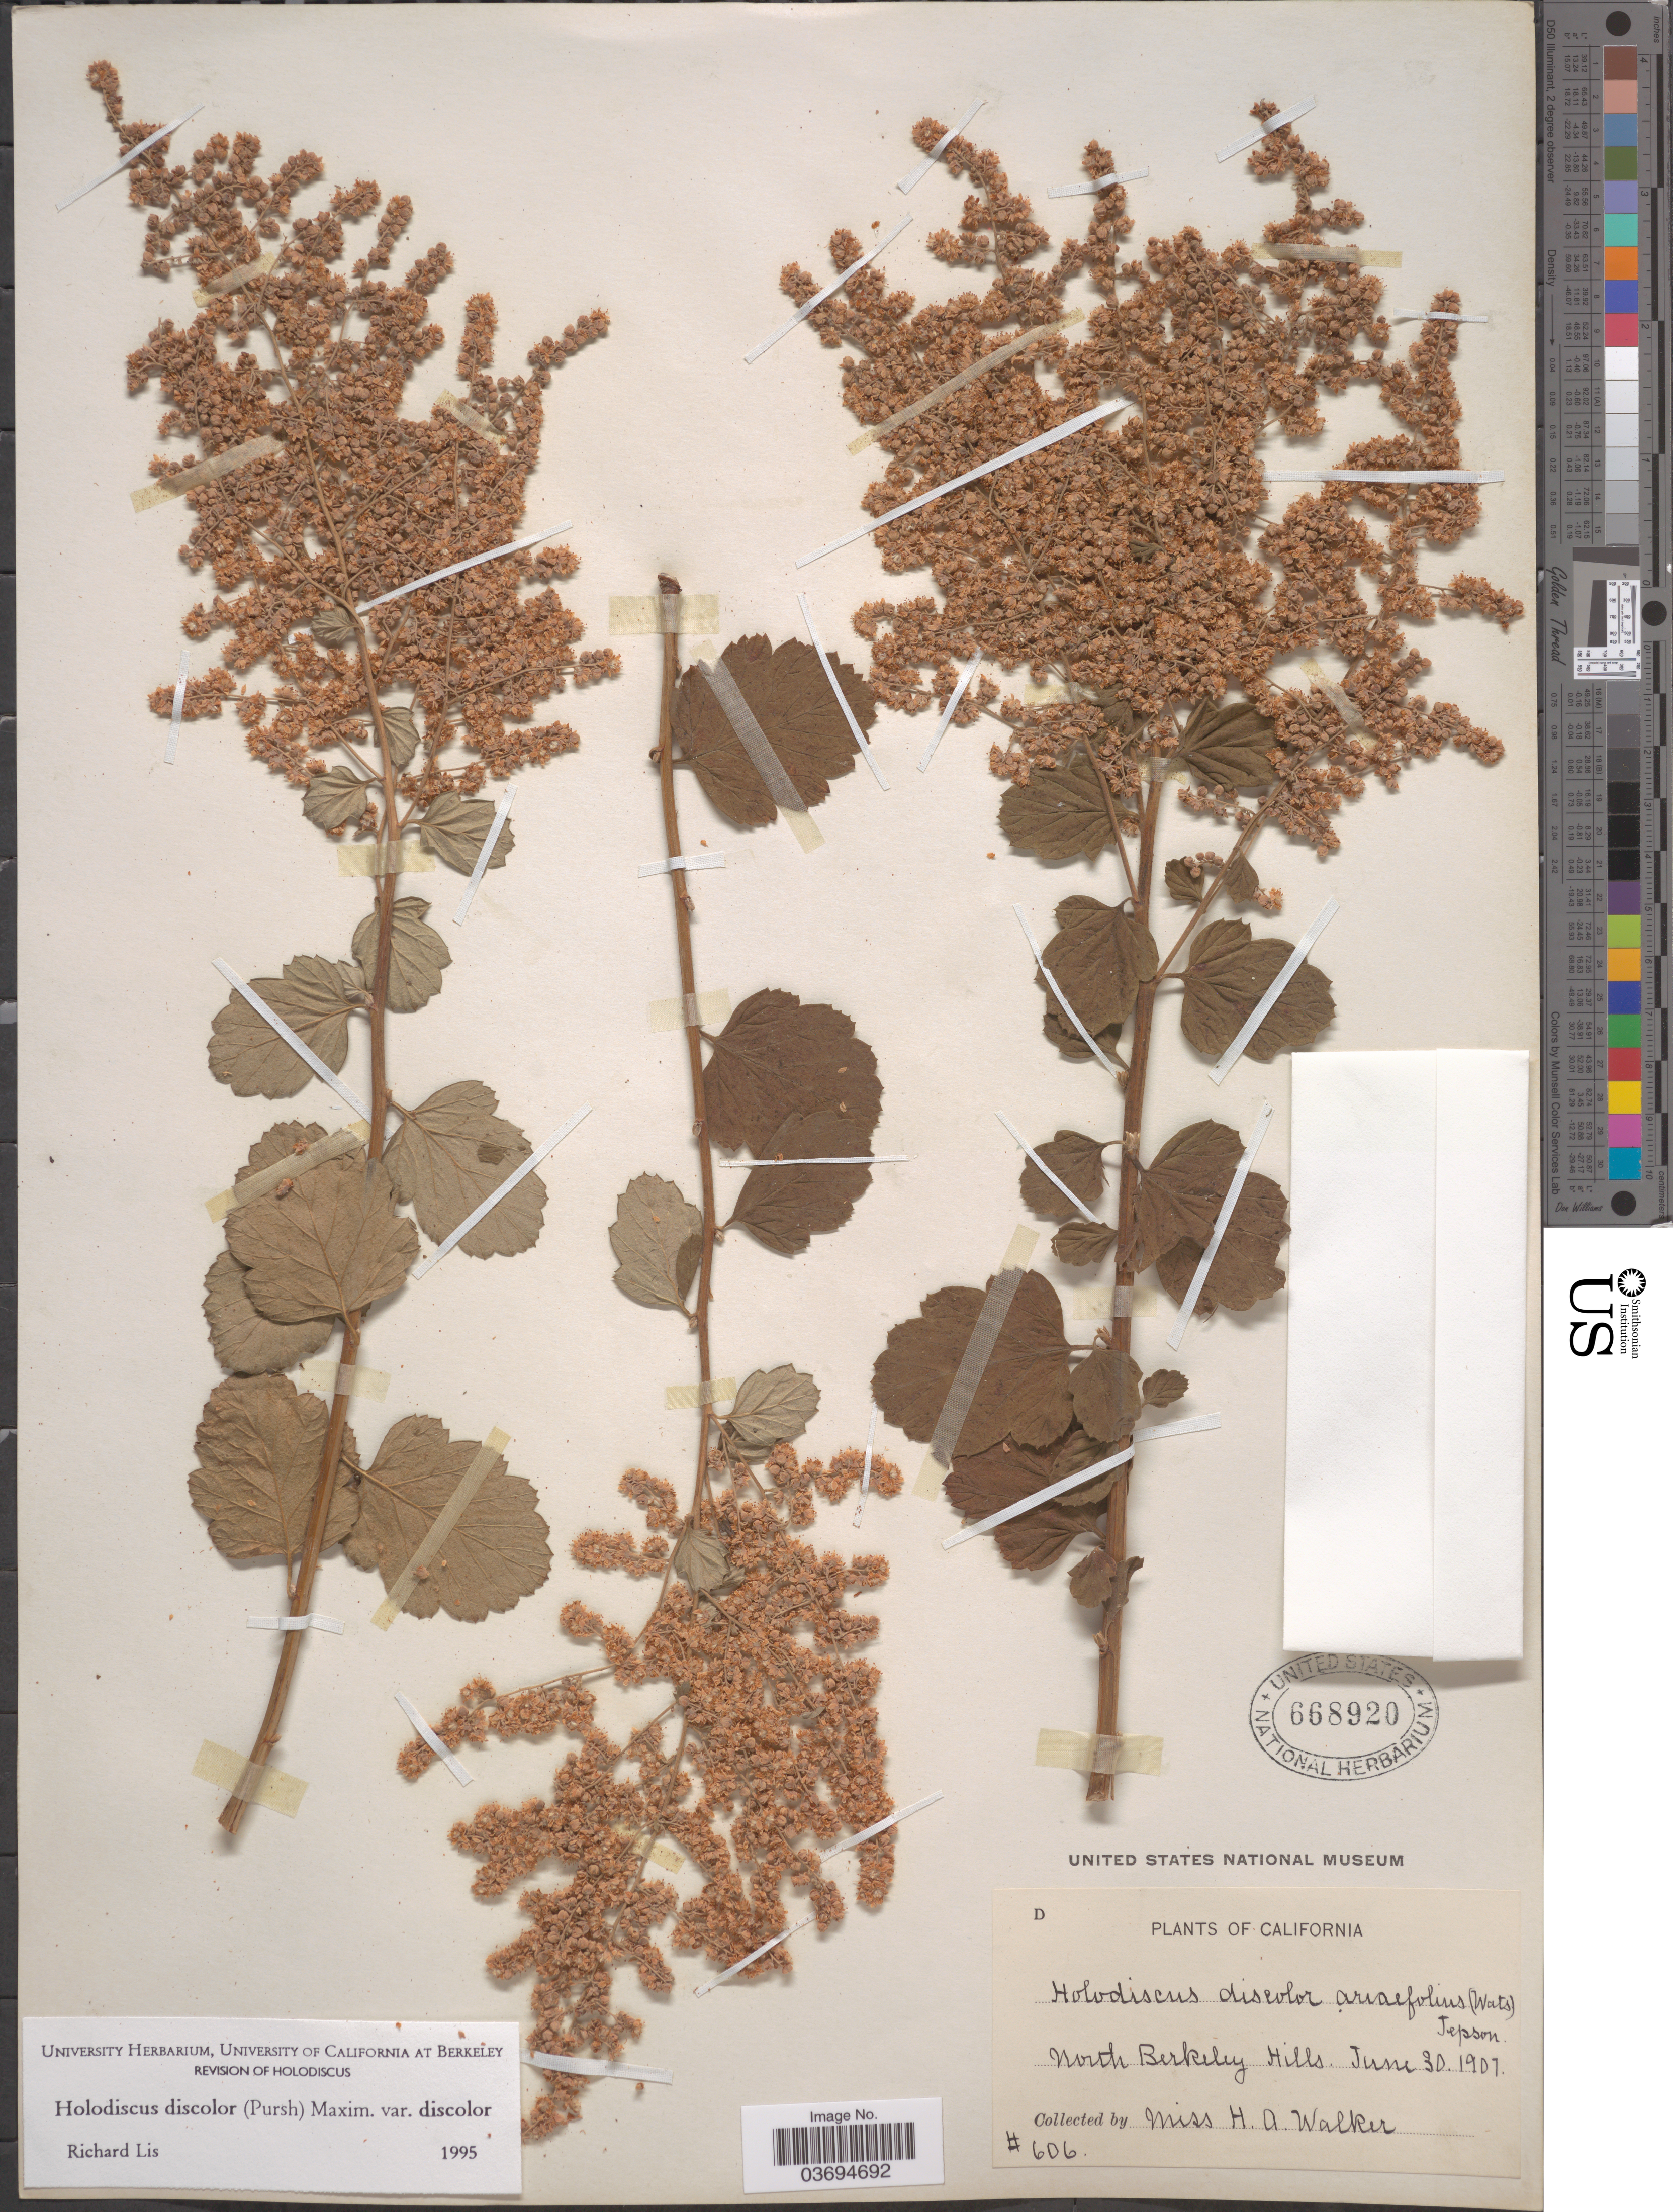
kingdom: Plantae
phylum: Tracheophyta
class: Magnoliopsida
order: Rosales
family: Rosaceae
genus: Holodiscus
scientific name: Holodiscus discolor var. discolor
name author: (Pursh) Maxim.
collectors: H. Walker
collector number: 606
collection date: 1907-06-30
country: United States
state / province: California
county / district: Alameda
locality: North Berkeley Hills.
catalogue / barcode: US 668920